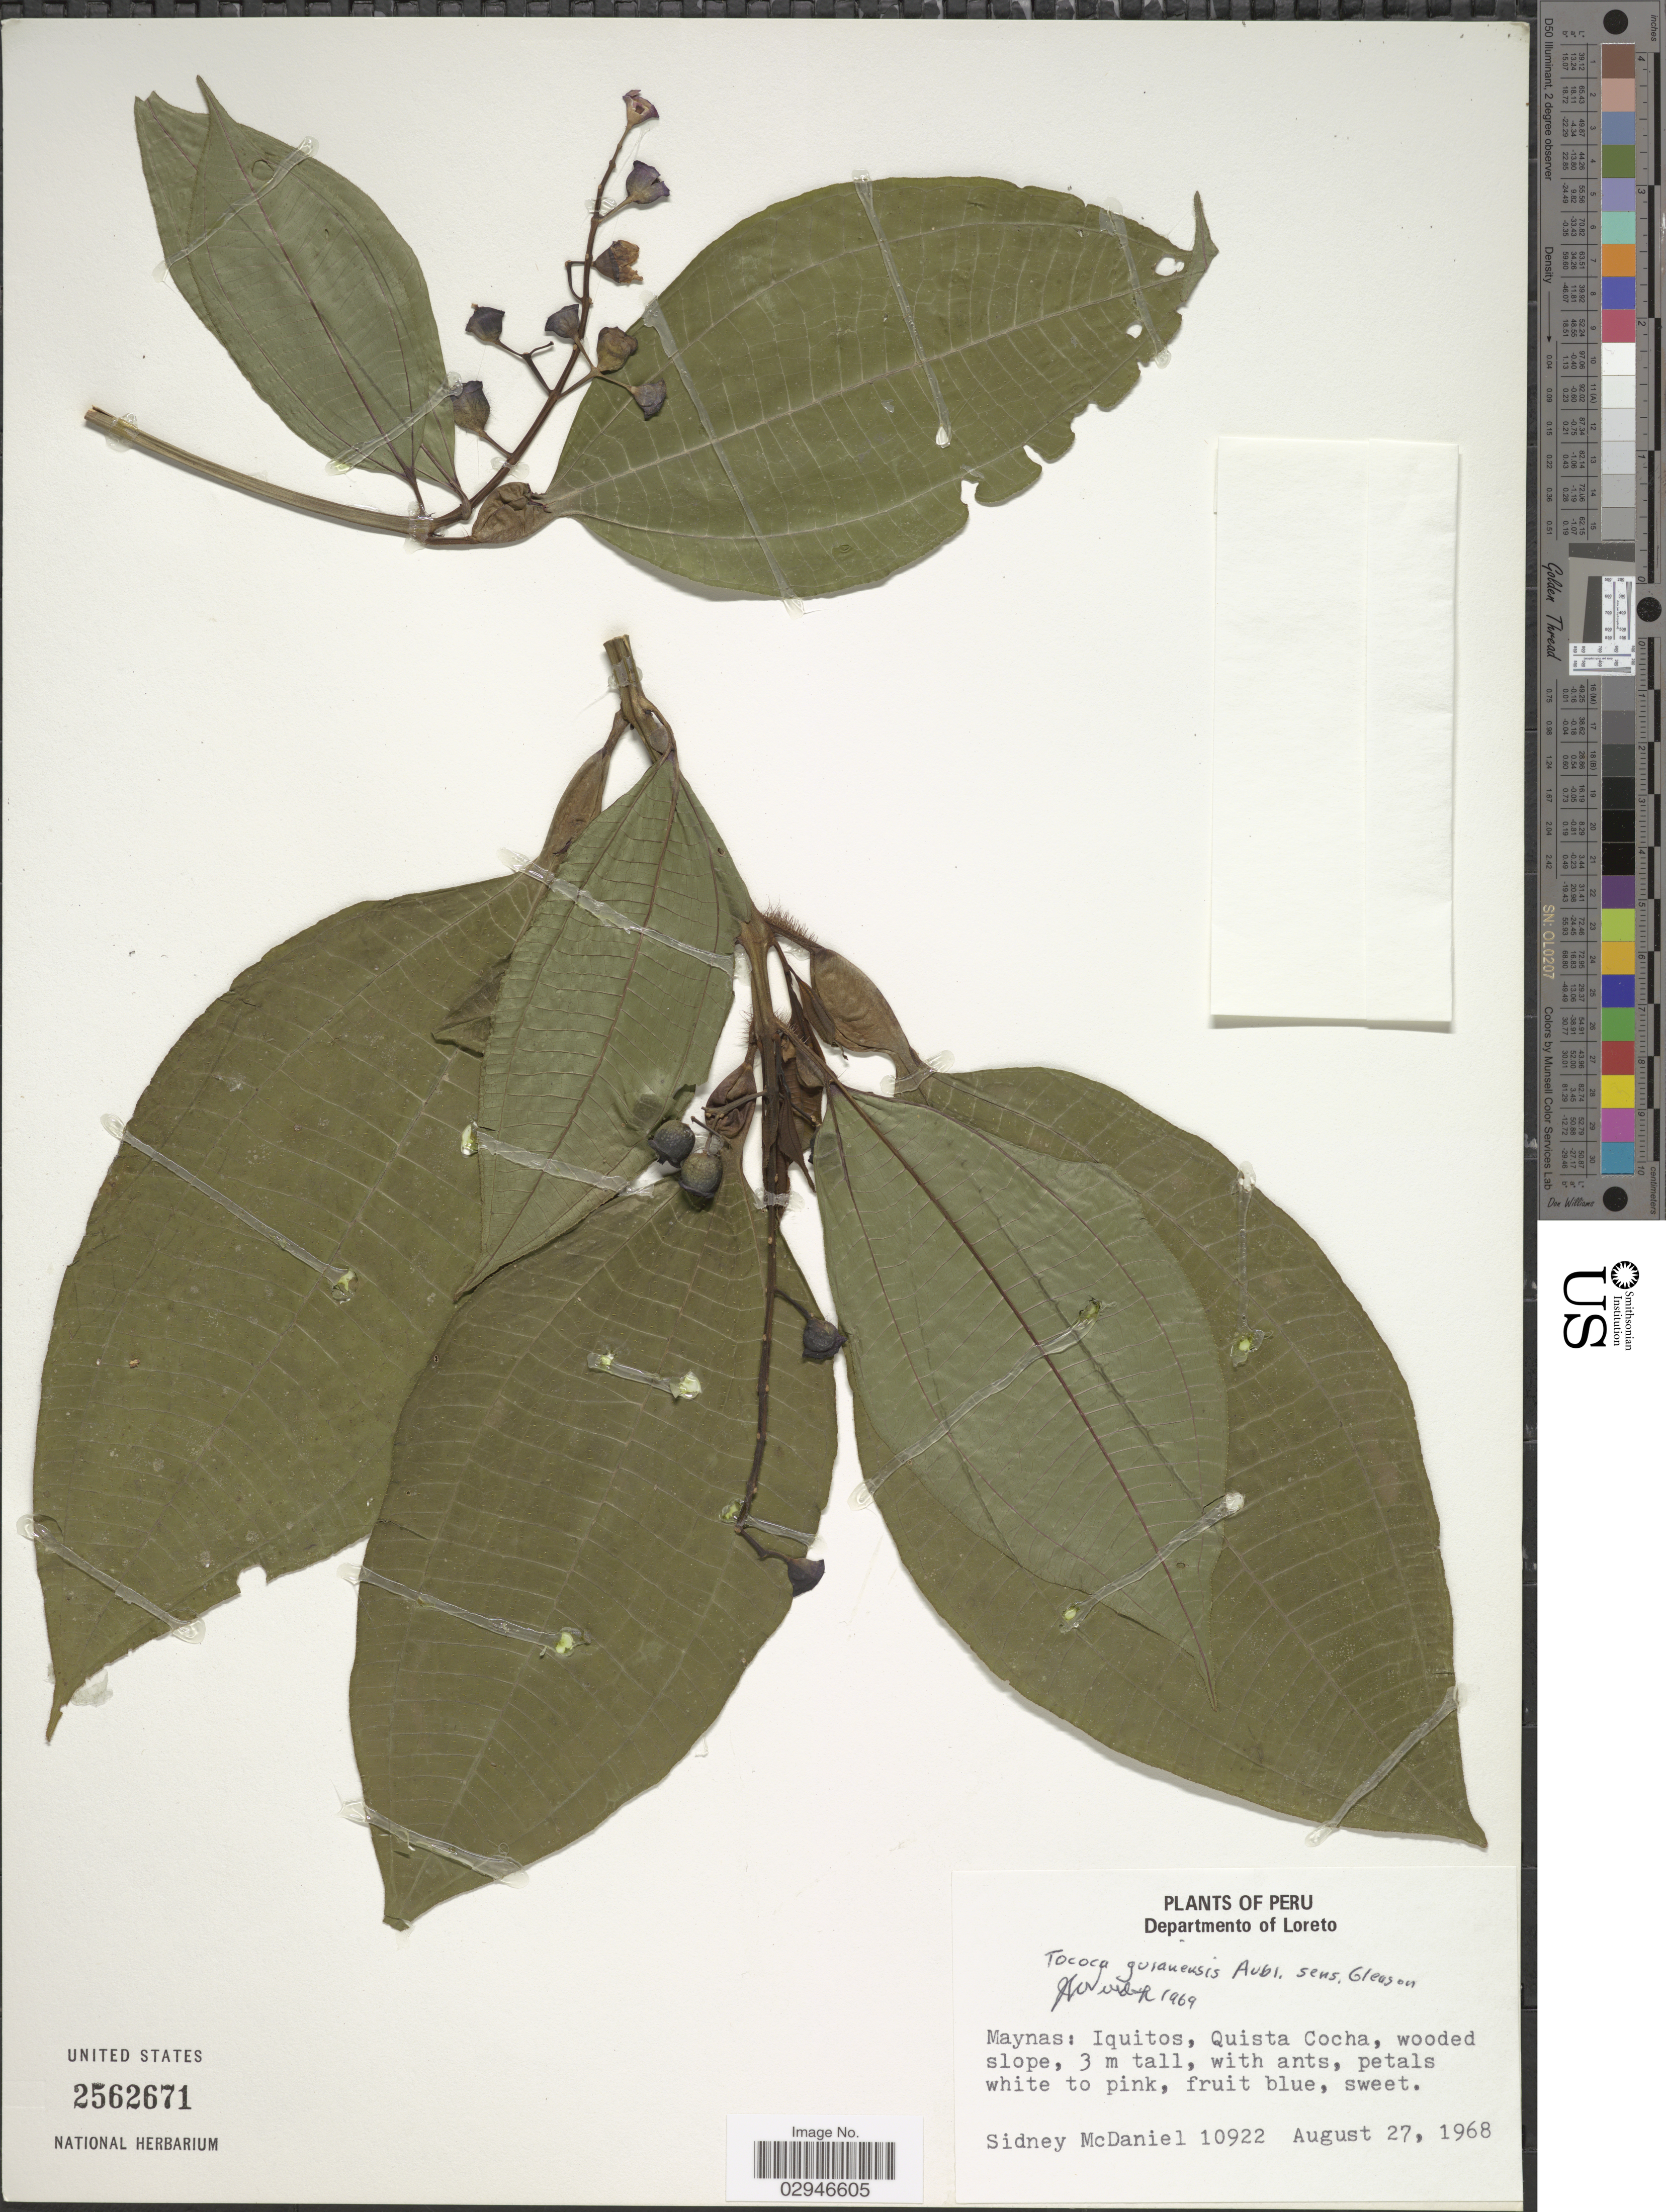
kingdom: Plantae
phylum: Tracheophyta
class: Magnoliopsida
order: Myrtales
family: Melastomataceae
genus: Tococa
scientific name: Tococa guianensis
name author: Aubl.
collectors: S. McDaniel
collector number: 10922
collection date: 1968-08-27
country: Peru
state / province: Loreto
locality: Departmento of Loreto, Maynas, Iquitos, Quista Cocha.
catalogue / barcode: US 2562671